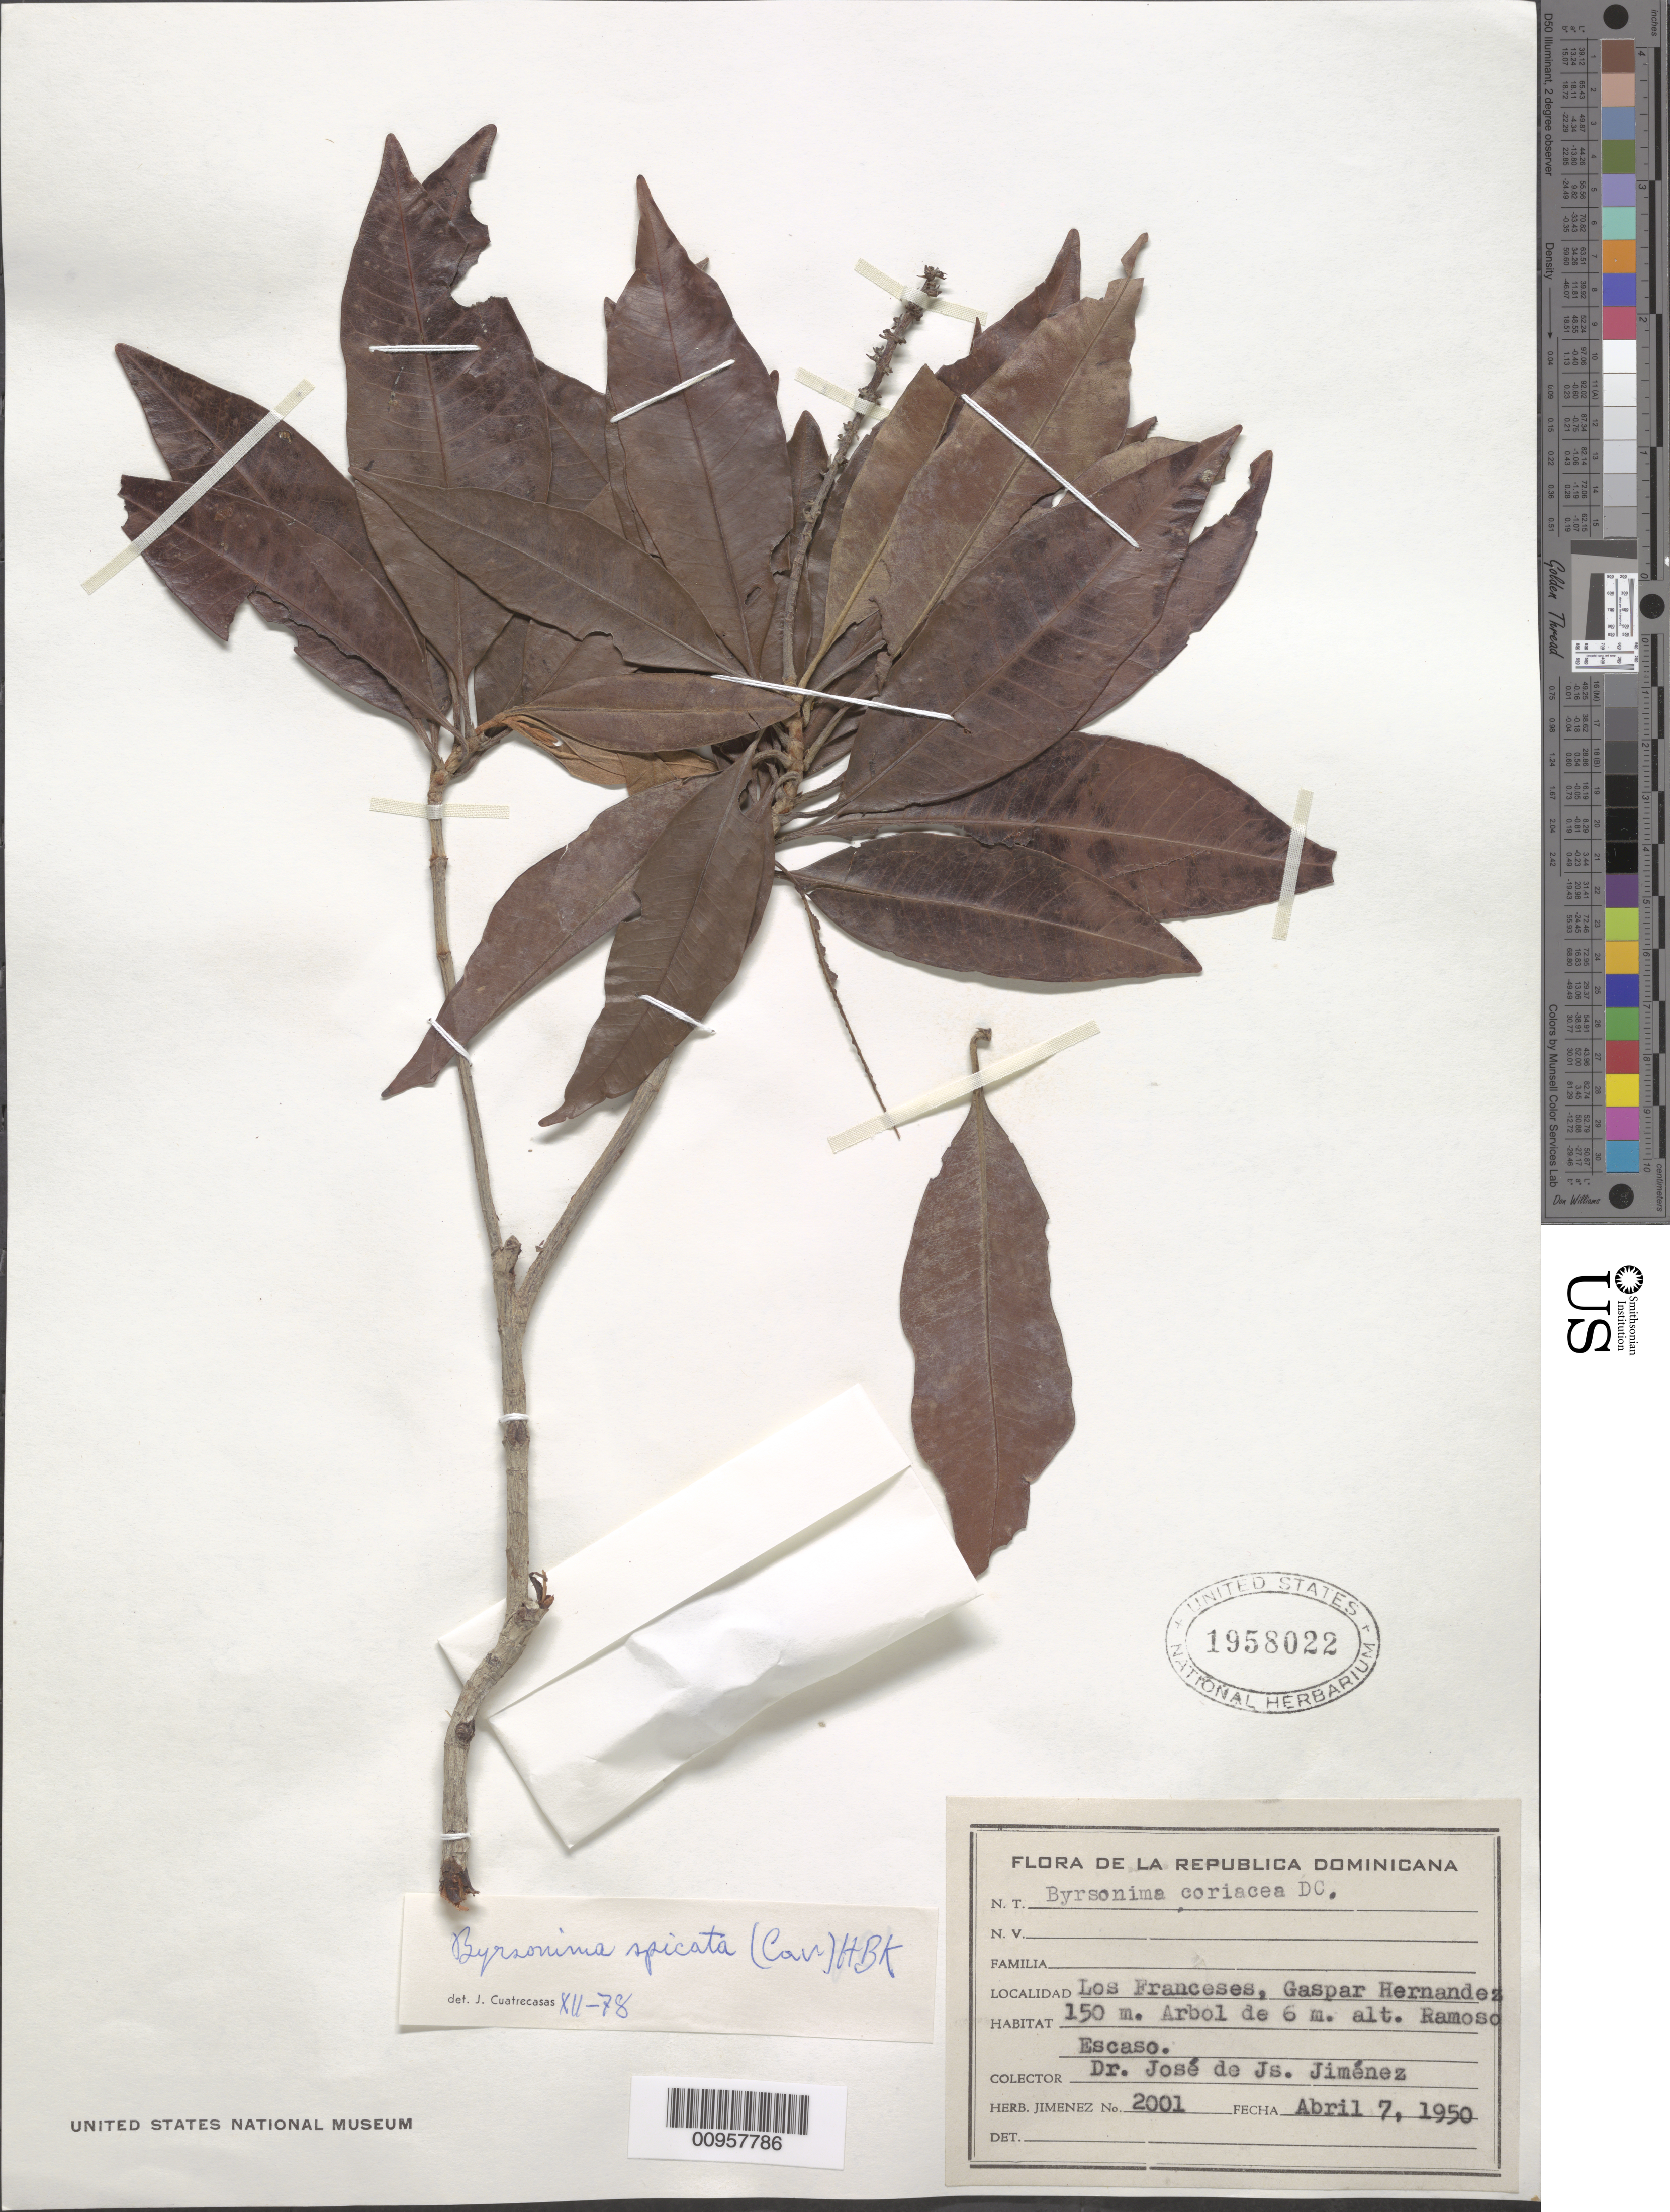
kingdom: Plantae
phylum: Tracheophyta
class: Magnoliopsida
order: Malpighiales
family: Malpighiaceae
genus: Byrsonima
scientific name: Byrsonima spicata (Cav.) DC.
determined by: Cuatrecasas, J.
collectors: J. J. Jiménez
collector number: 2001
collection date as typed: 07 Apr 1950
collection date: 1950-04-07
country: Dominican Republic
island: Hispaniola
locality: Los Franceses, Gaspar Hernandez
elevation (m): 150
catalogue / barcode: US 1958022